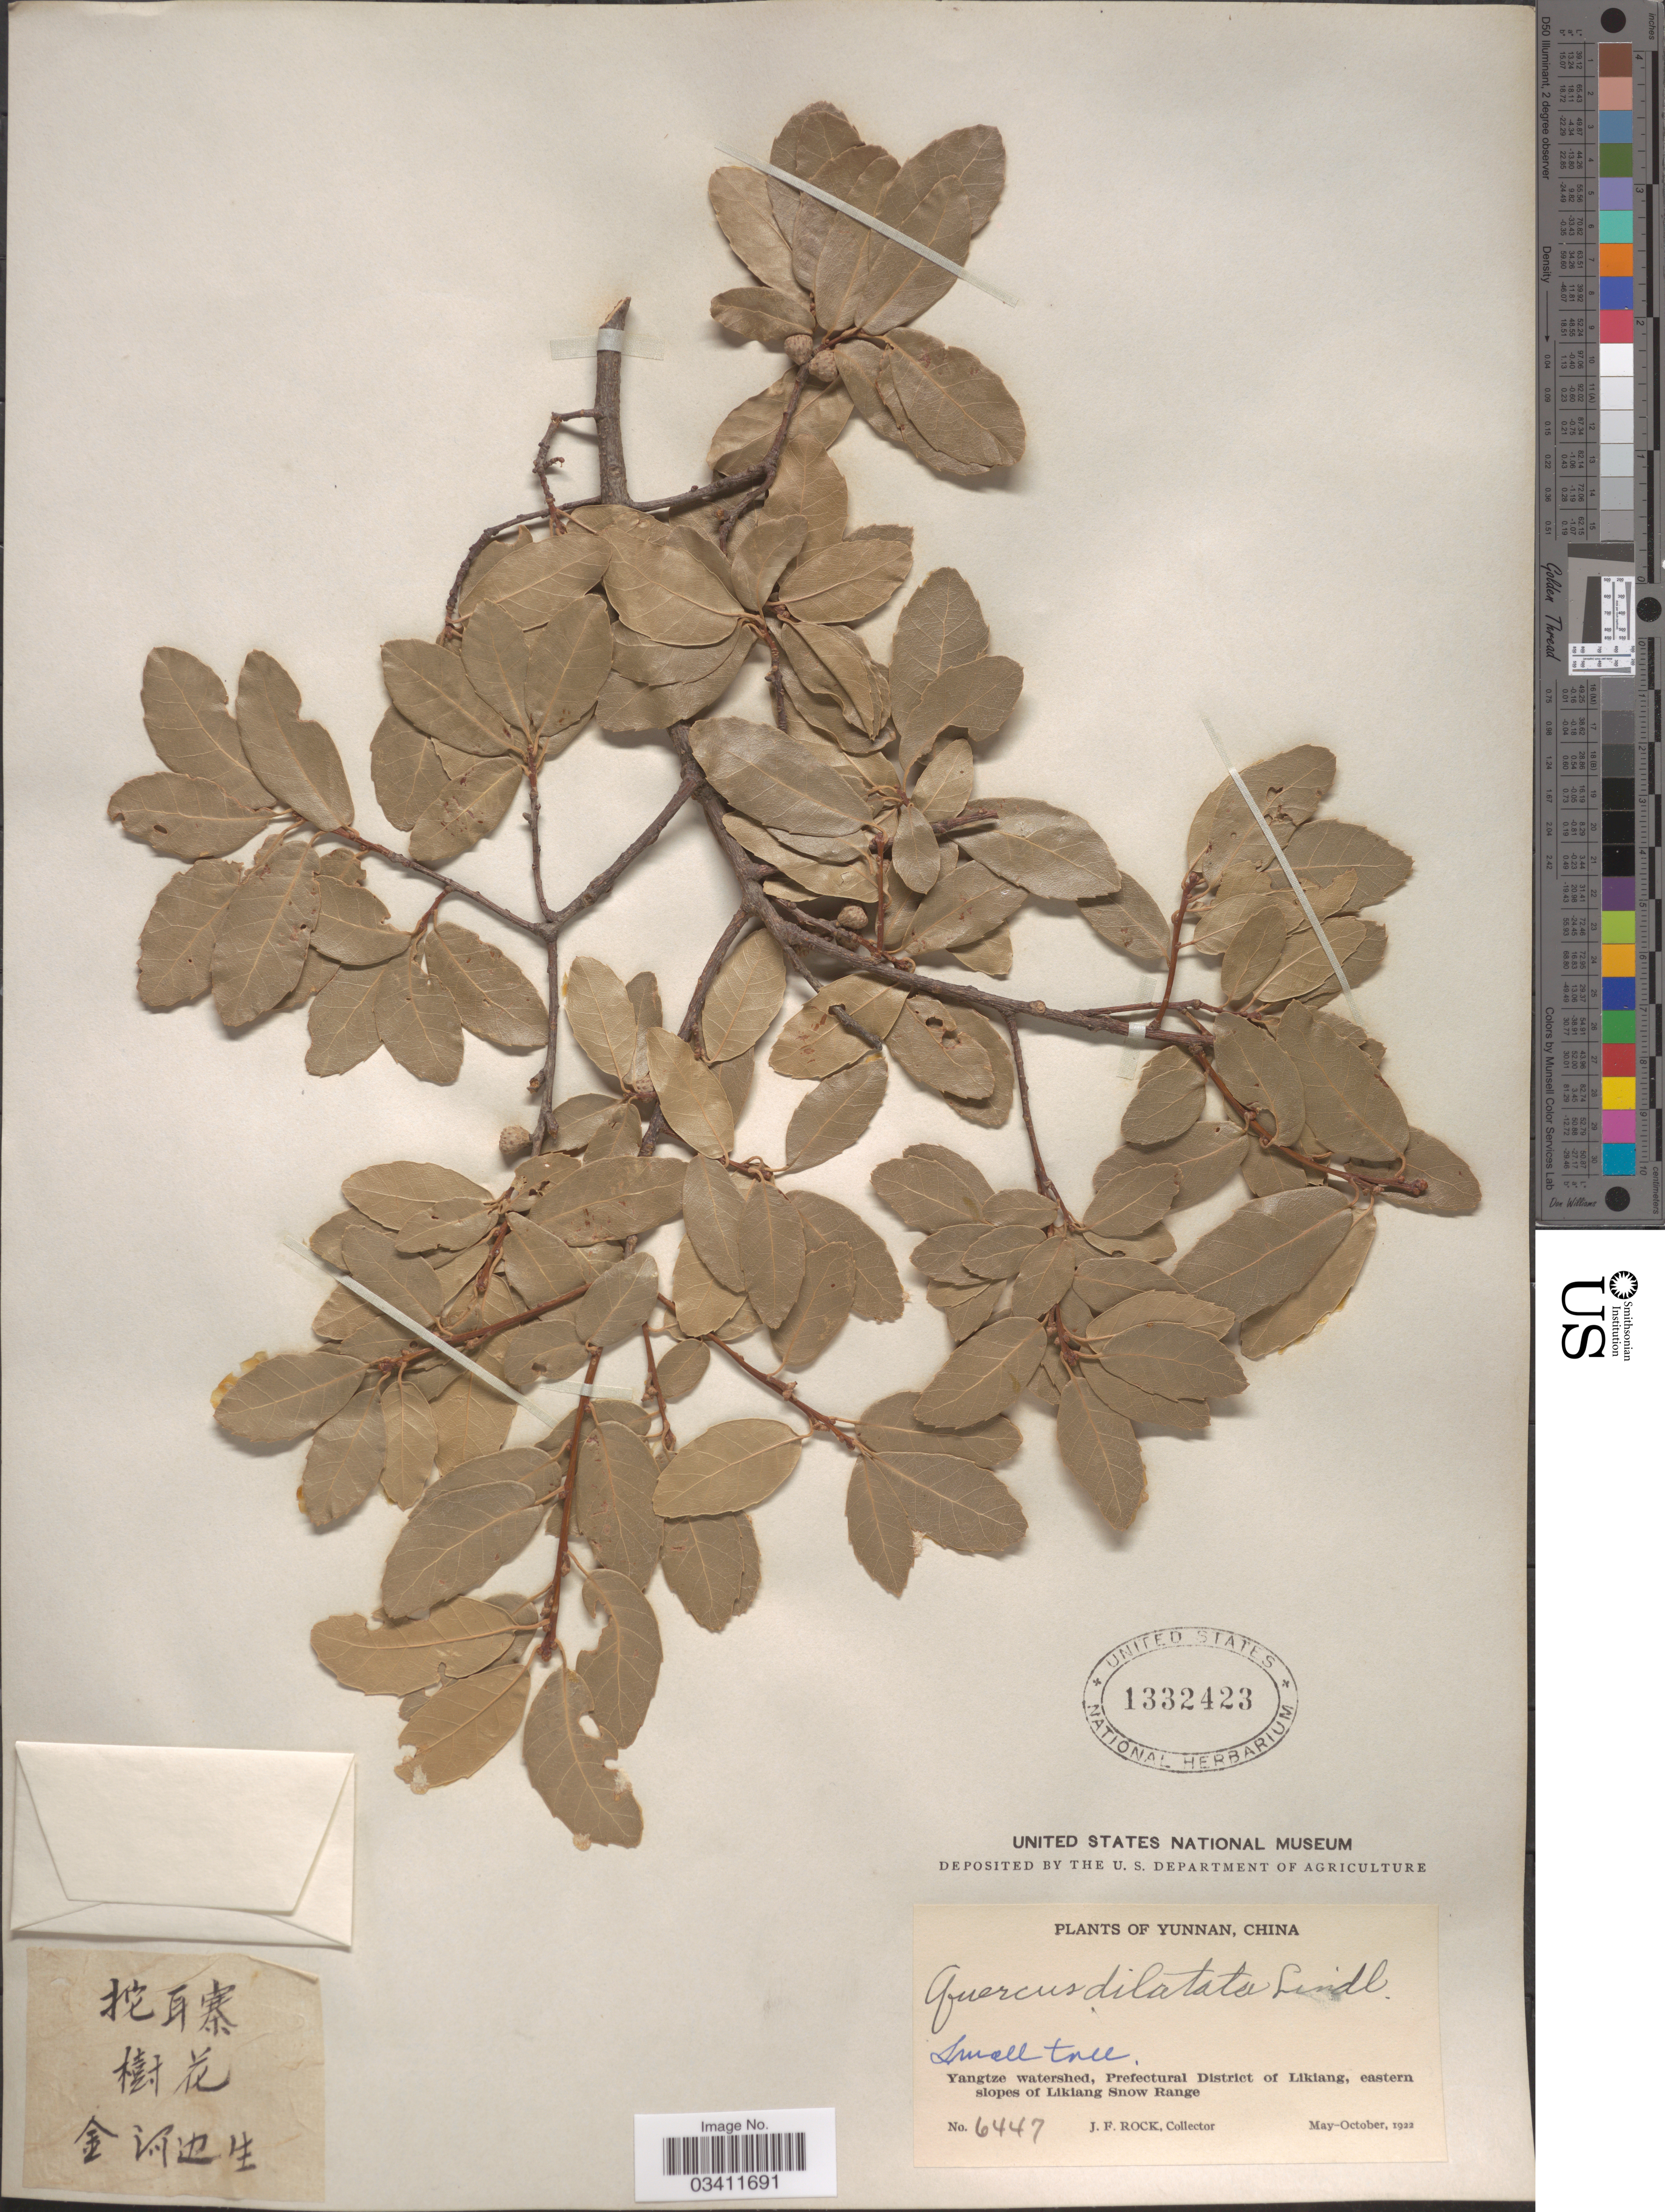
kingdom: Plantae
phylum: Tracheophyta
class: Magnoliopsida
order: Fagales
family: Fagaceae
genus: Quercus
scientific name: Quercus floribunda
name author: Lindl. ex A. Camus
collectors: J. Rock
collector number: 6447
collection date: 1922-05/1922-10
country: China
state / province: Yunnan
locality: Yangtze watershed, Prefectural District of Likiang, eastern slopes of Likiang Snow Range.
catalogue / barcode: US 1332423